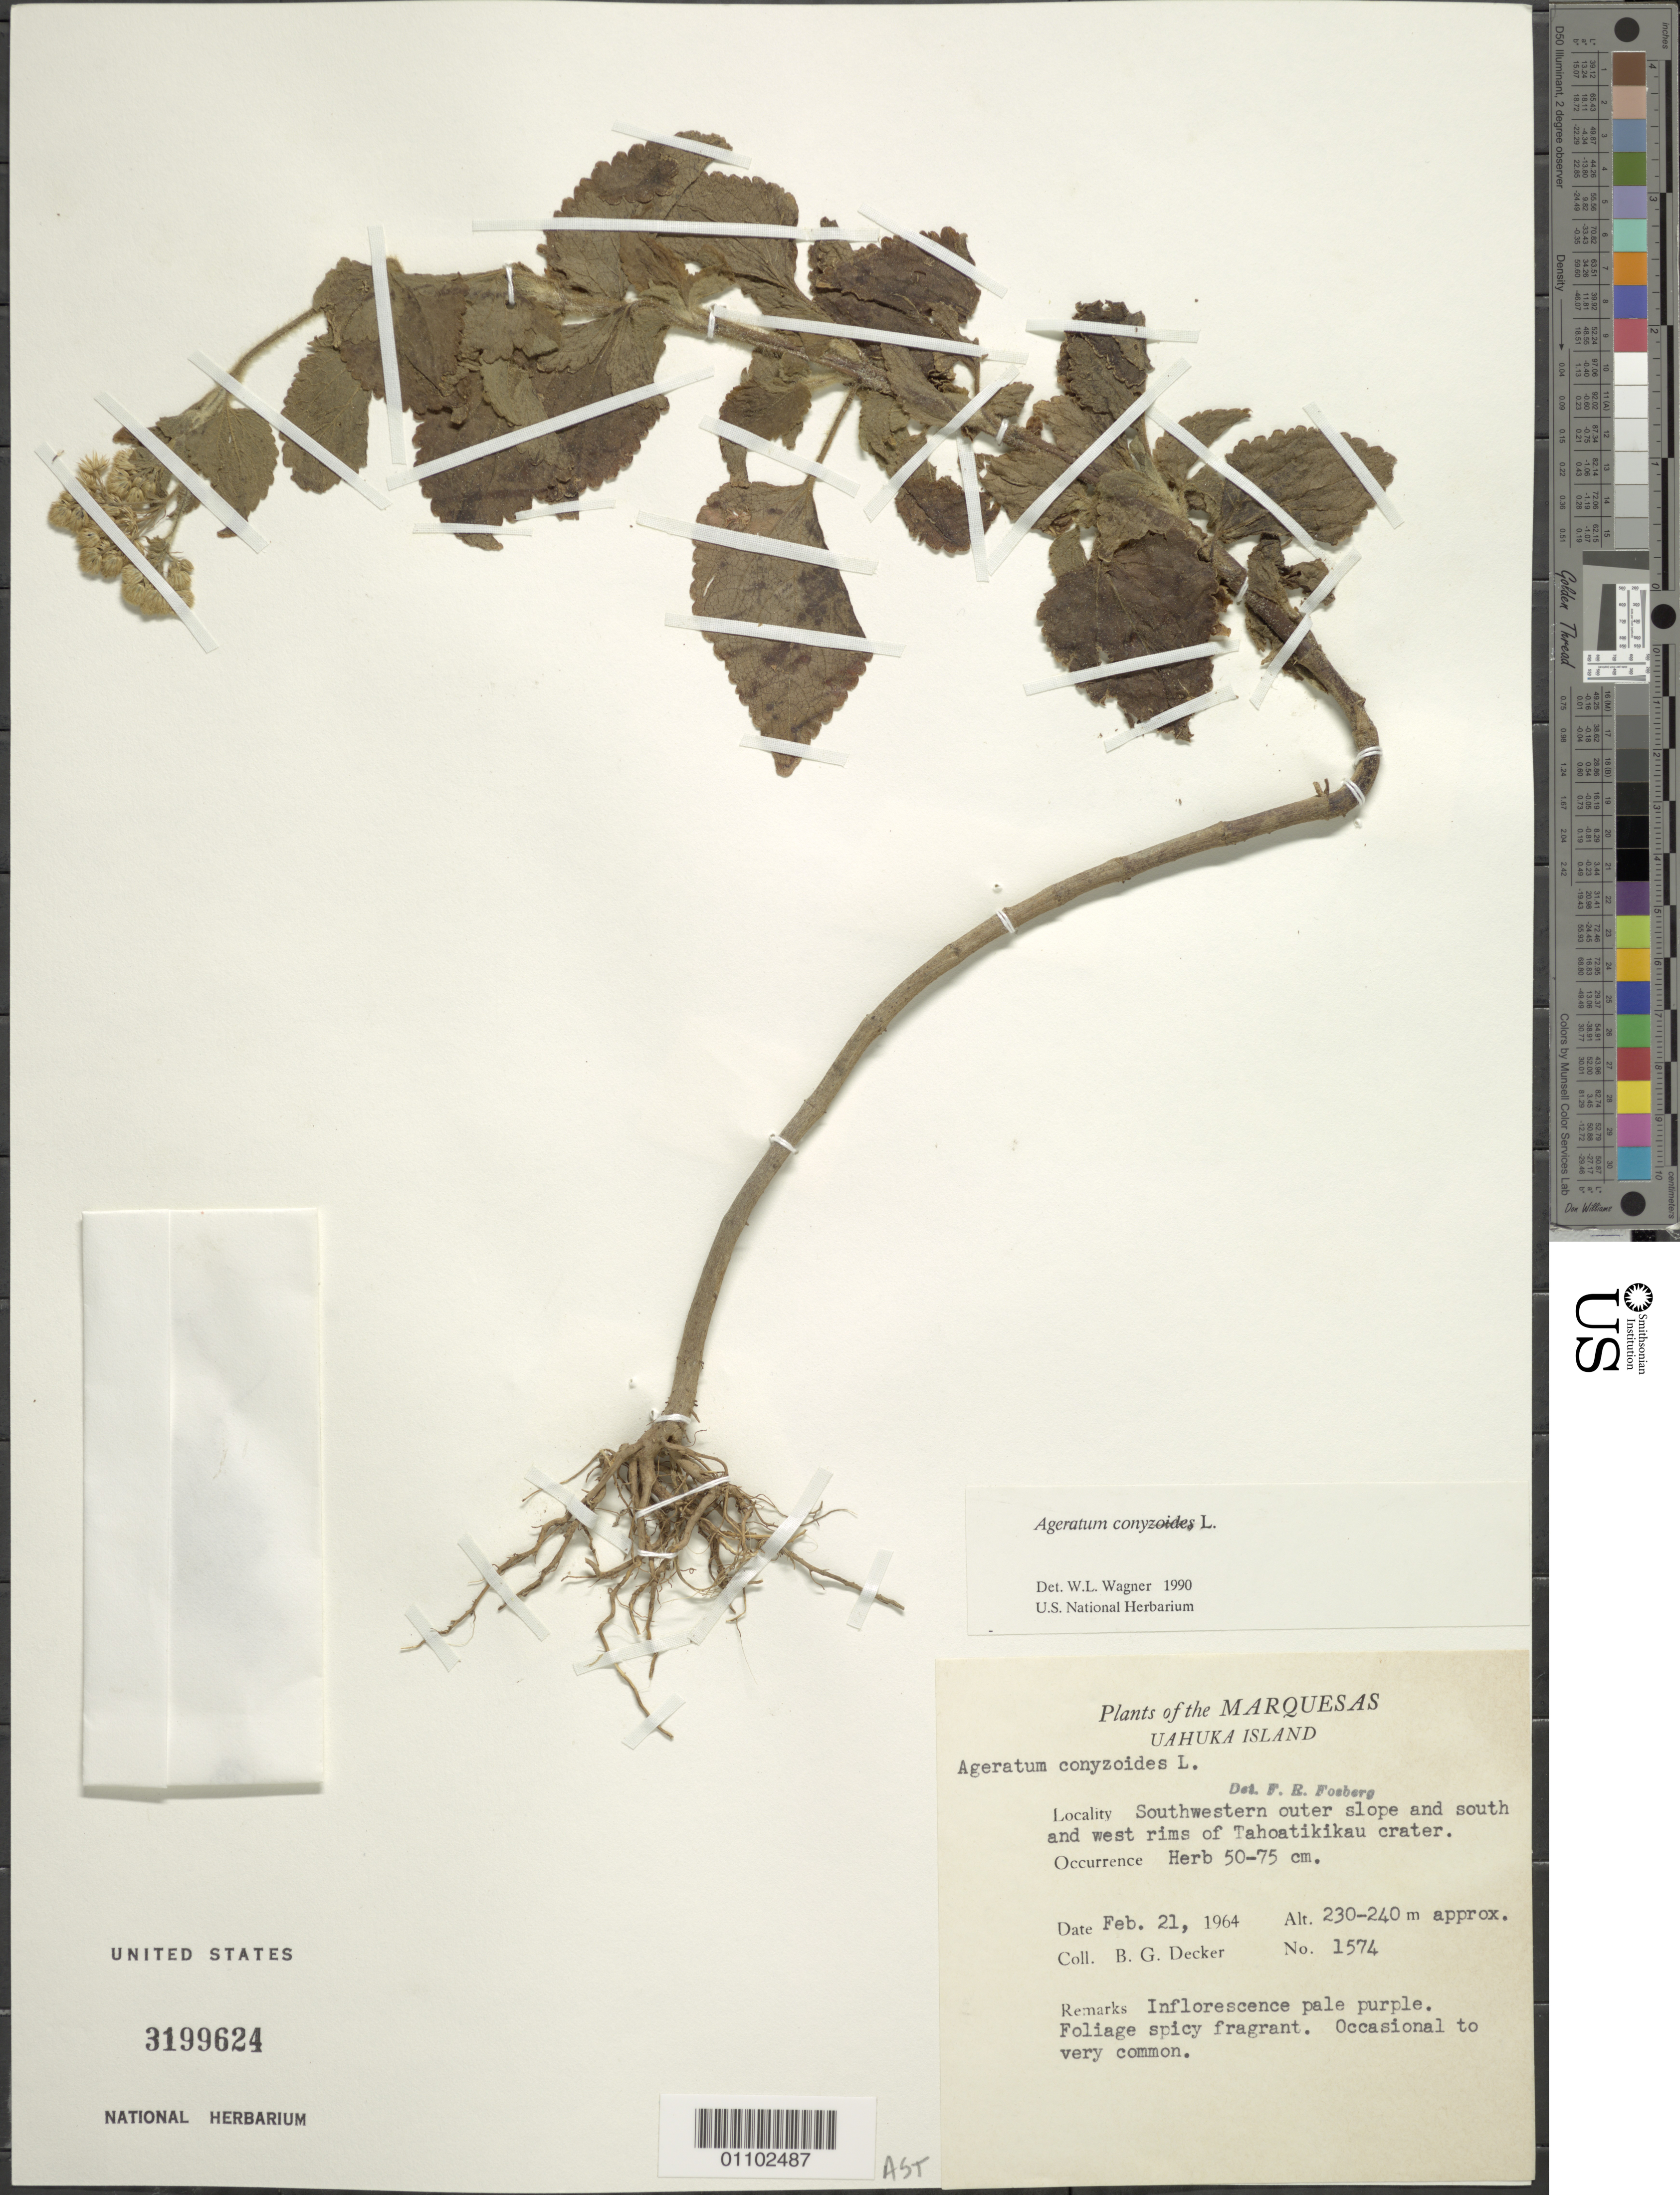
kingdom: Plantae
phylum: Tracheophyta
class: Magnoliopsida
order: Asterales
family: Asteraceae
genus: Ageratum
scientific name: Ageratum conyzoides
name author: L.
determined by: Wagner, W. L., (BOT), Smithsonian Institution - National Museum of Natural History (UNITED STATES)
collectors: B. G. Decker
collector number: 1574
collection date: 1964-02-21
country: French Polynesia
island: Ua Huka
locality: SW outer slope and S and W rims of Tahoatikikau crater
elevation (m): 230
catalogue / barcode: US 3199624